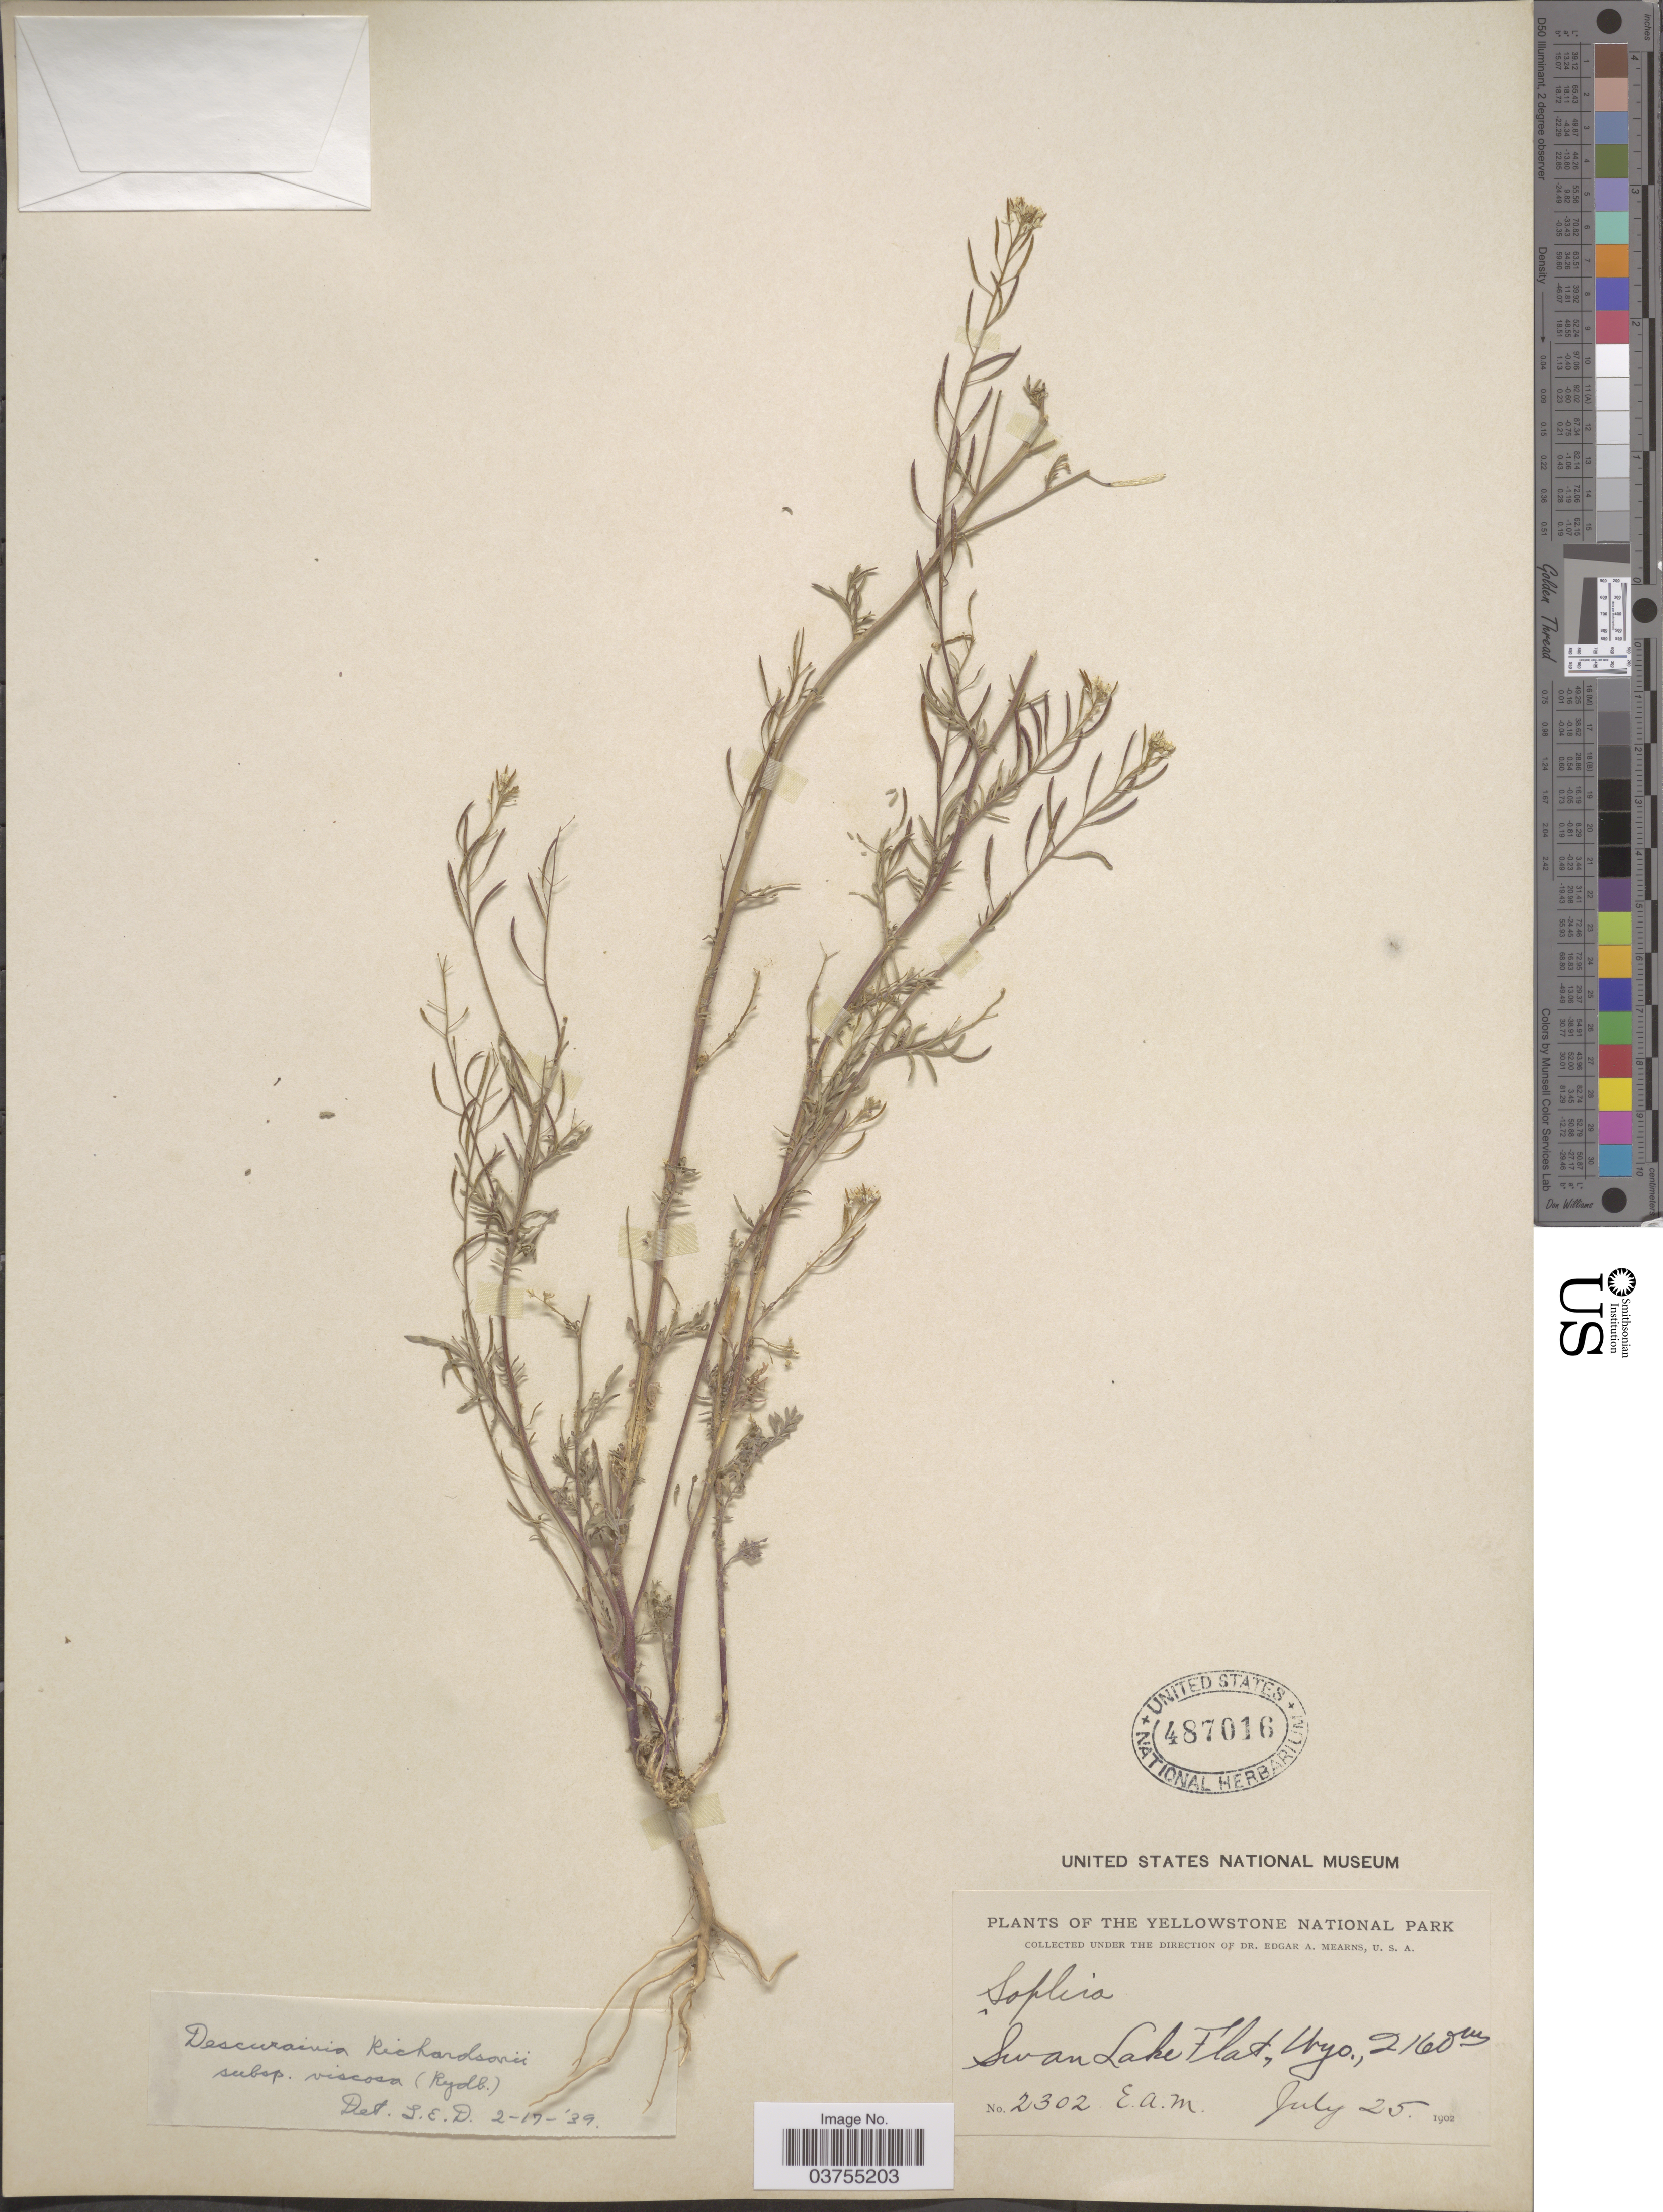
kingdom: Plantae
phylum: Tracheophyta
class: Magnoliopsida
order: Brassicales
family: Brassicaceae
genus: Descurainia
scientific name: Descurainia richardsonii subsp. viscosa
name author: (Rydb.) Detling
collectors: E. A. Mearns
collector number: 2302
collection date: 1902-07-25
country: United States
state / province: Wyoming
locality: The Yellowstone National Park. Swan Lake Flat.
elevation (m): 2160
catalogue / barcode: US 287016